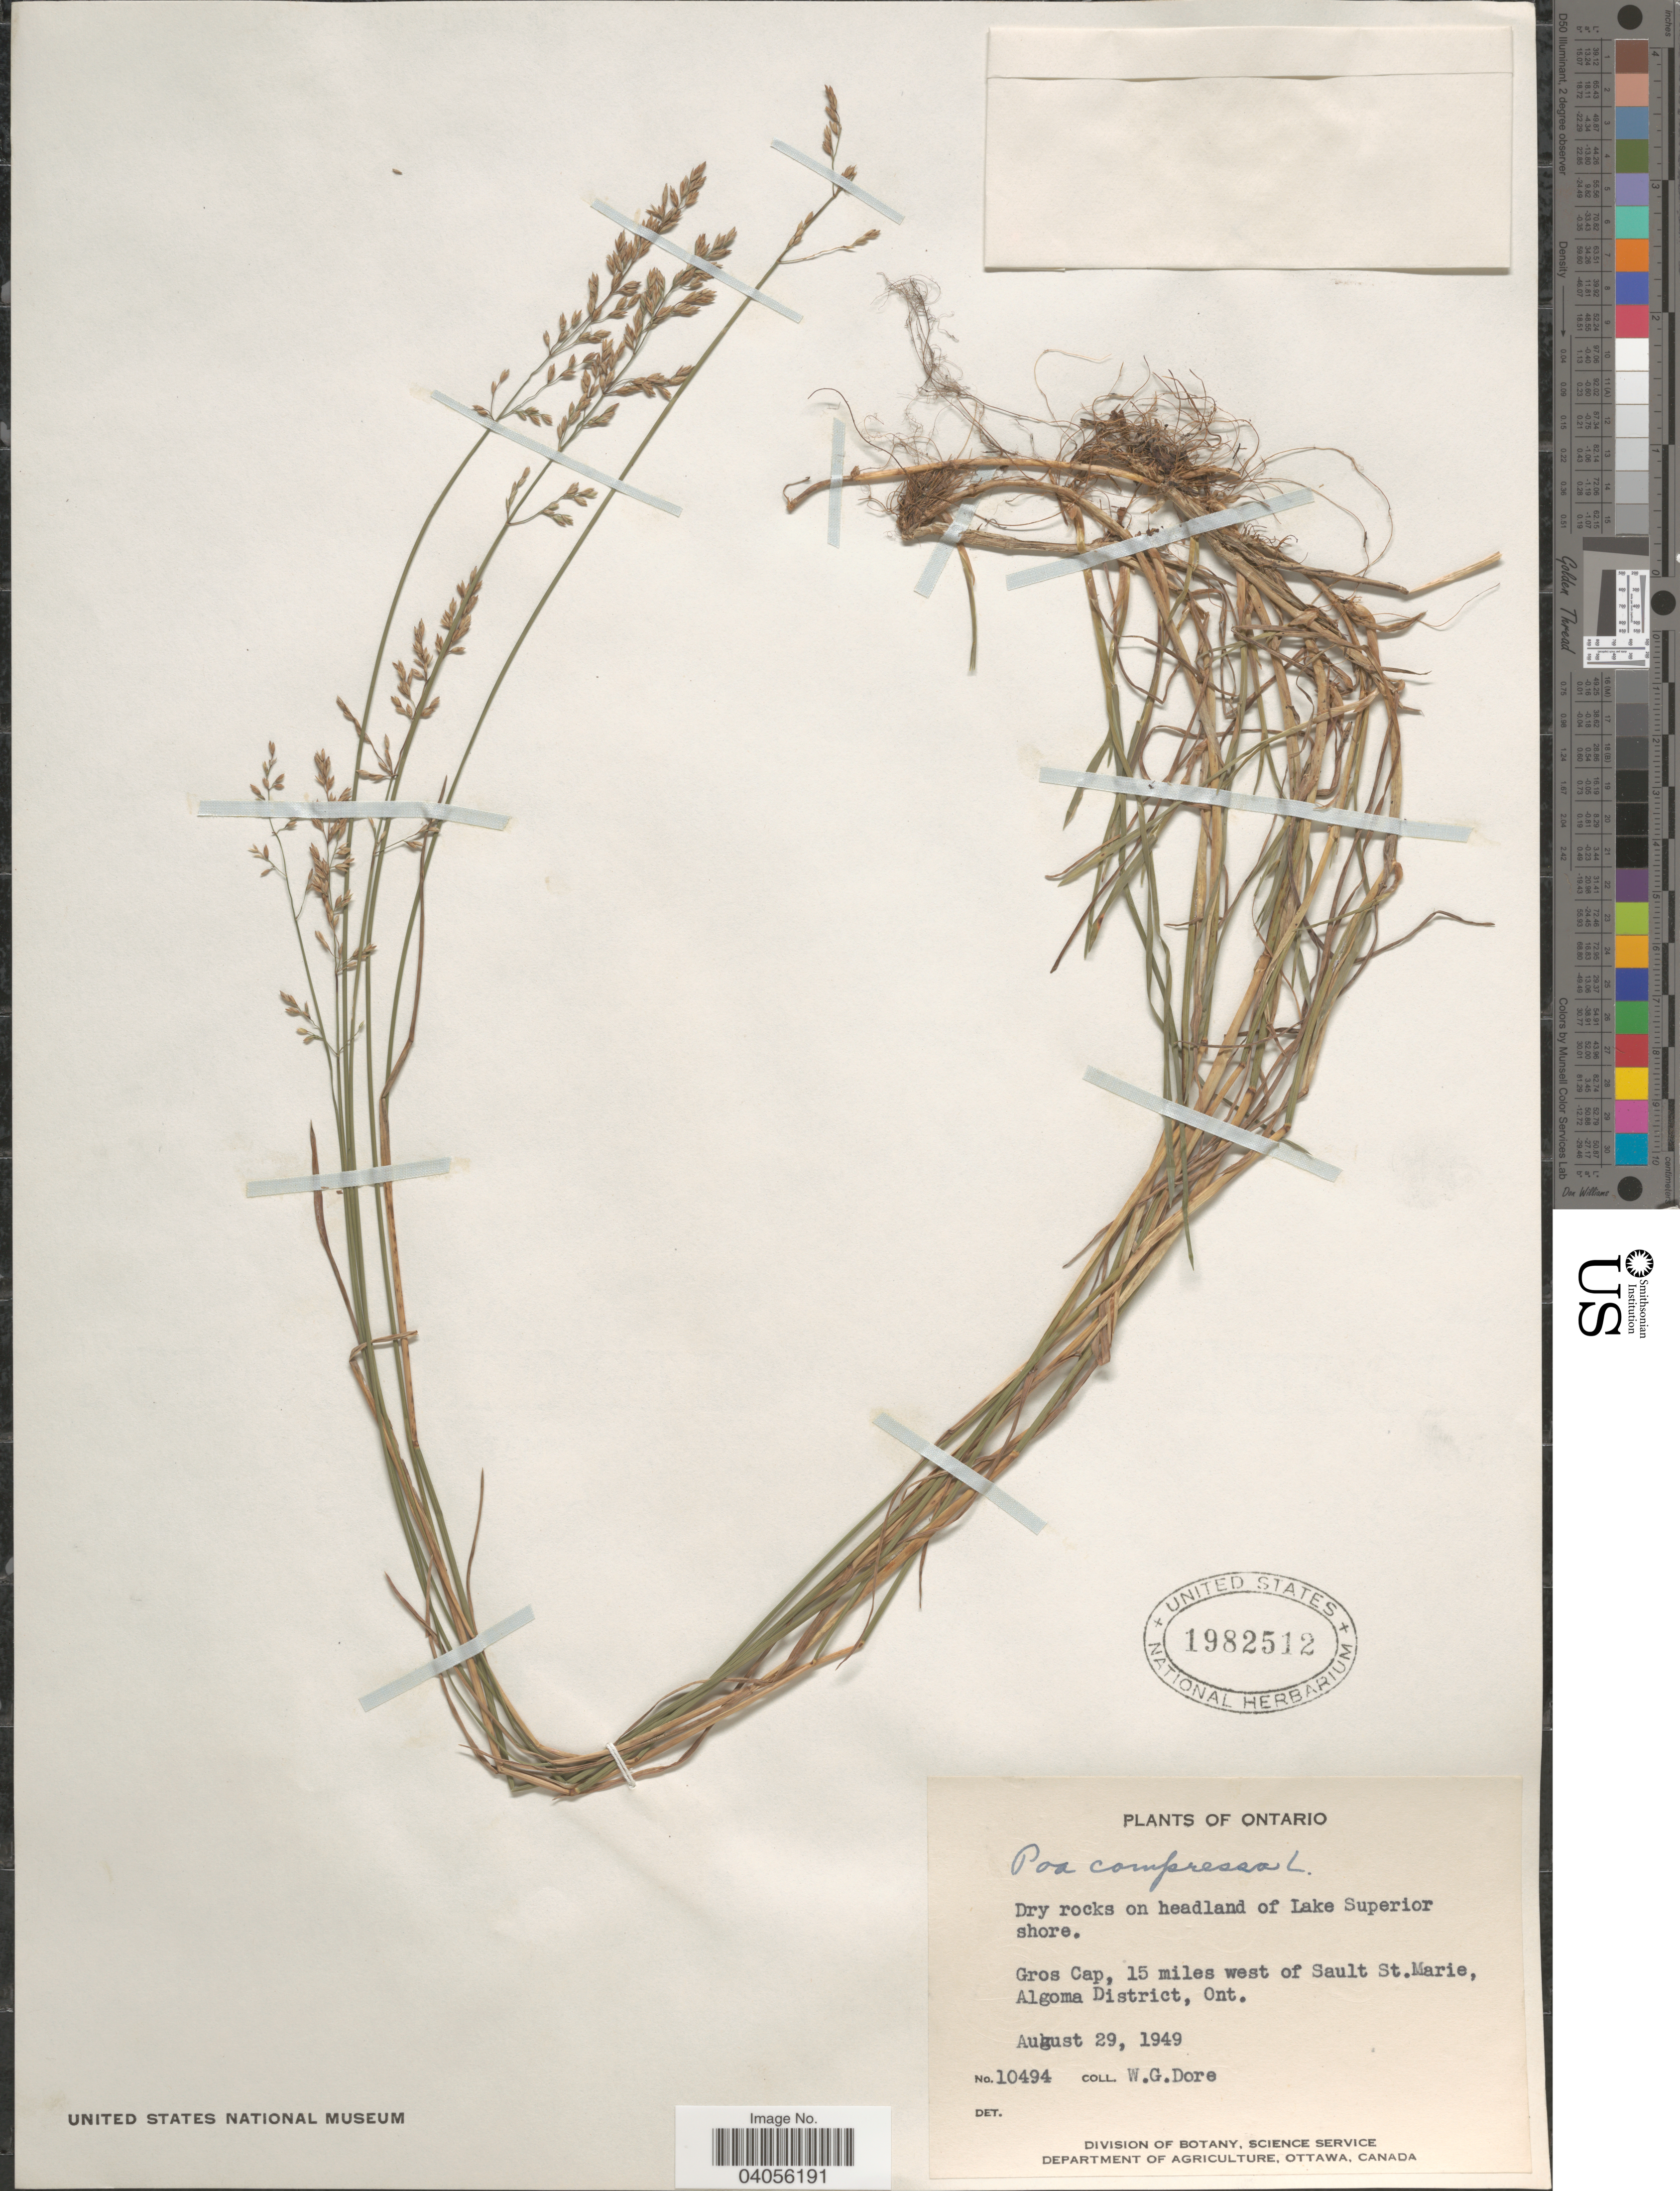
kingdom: Plantae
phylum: Tracheophyta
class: Liliopsida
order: Poales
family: Poaceae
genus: Poa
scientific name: Poa compressa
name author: L.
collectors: W. Dore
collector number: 10494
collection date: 1949-08-29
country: Canada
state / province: Ontario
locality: Dry rocks on headland of Lake Superior shore. Gros Cap, 15 miles west of Sault St. Marie, Algoma District.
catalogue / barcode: US 1982512